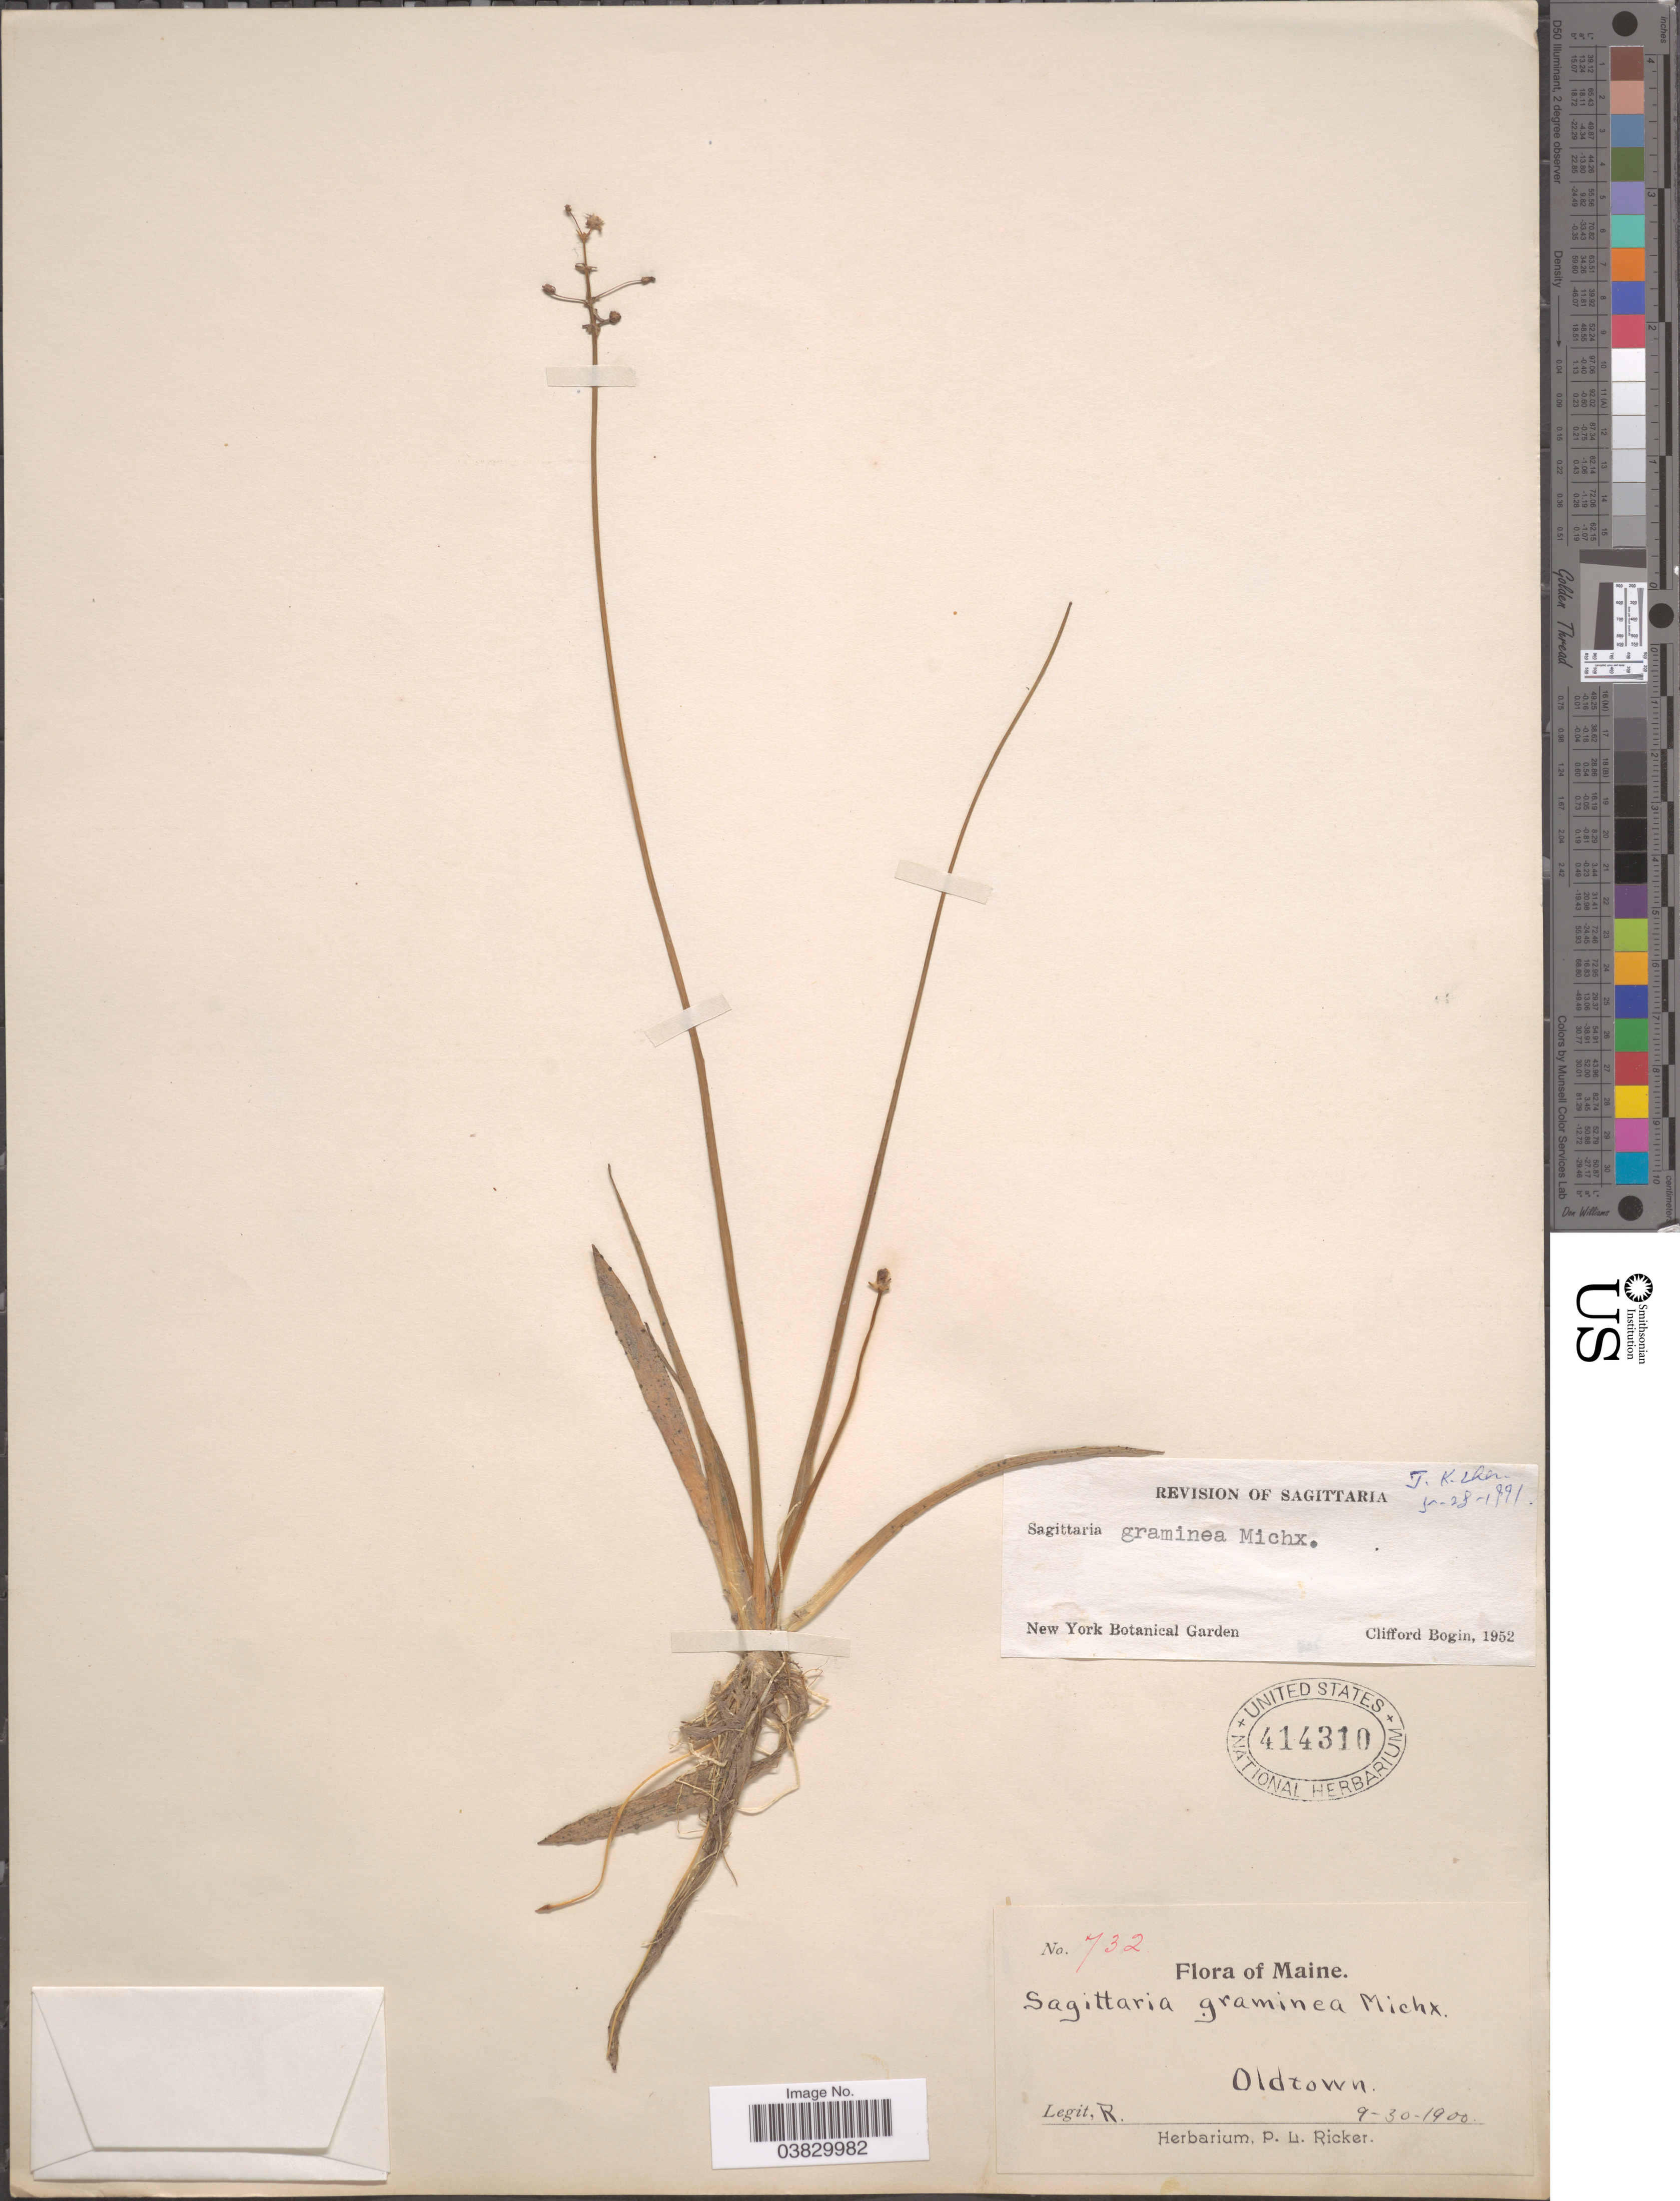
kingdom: Plantae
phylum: Tracheophyta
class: Liliopsida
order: Alismatales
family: Alismataceae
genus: Sagittaria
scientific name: Sagittaria graminea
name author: Michx.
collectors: P. Ricker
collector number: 732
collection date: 1900-09-30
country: United States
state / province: Maine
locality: Oldtown.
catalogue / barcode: US 414310